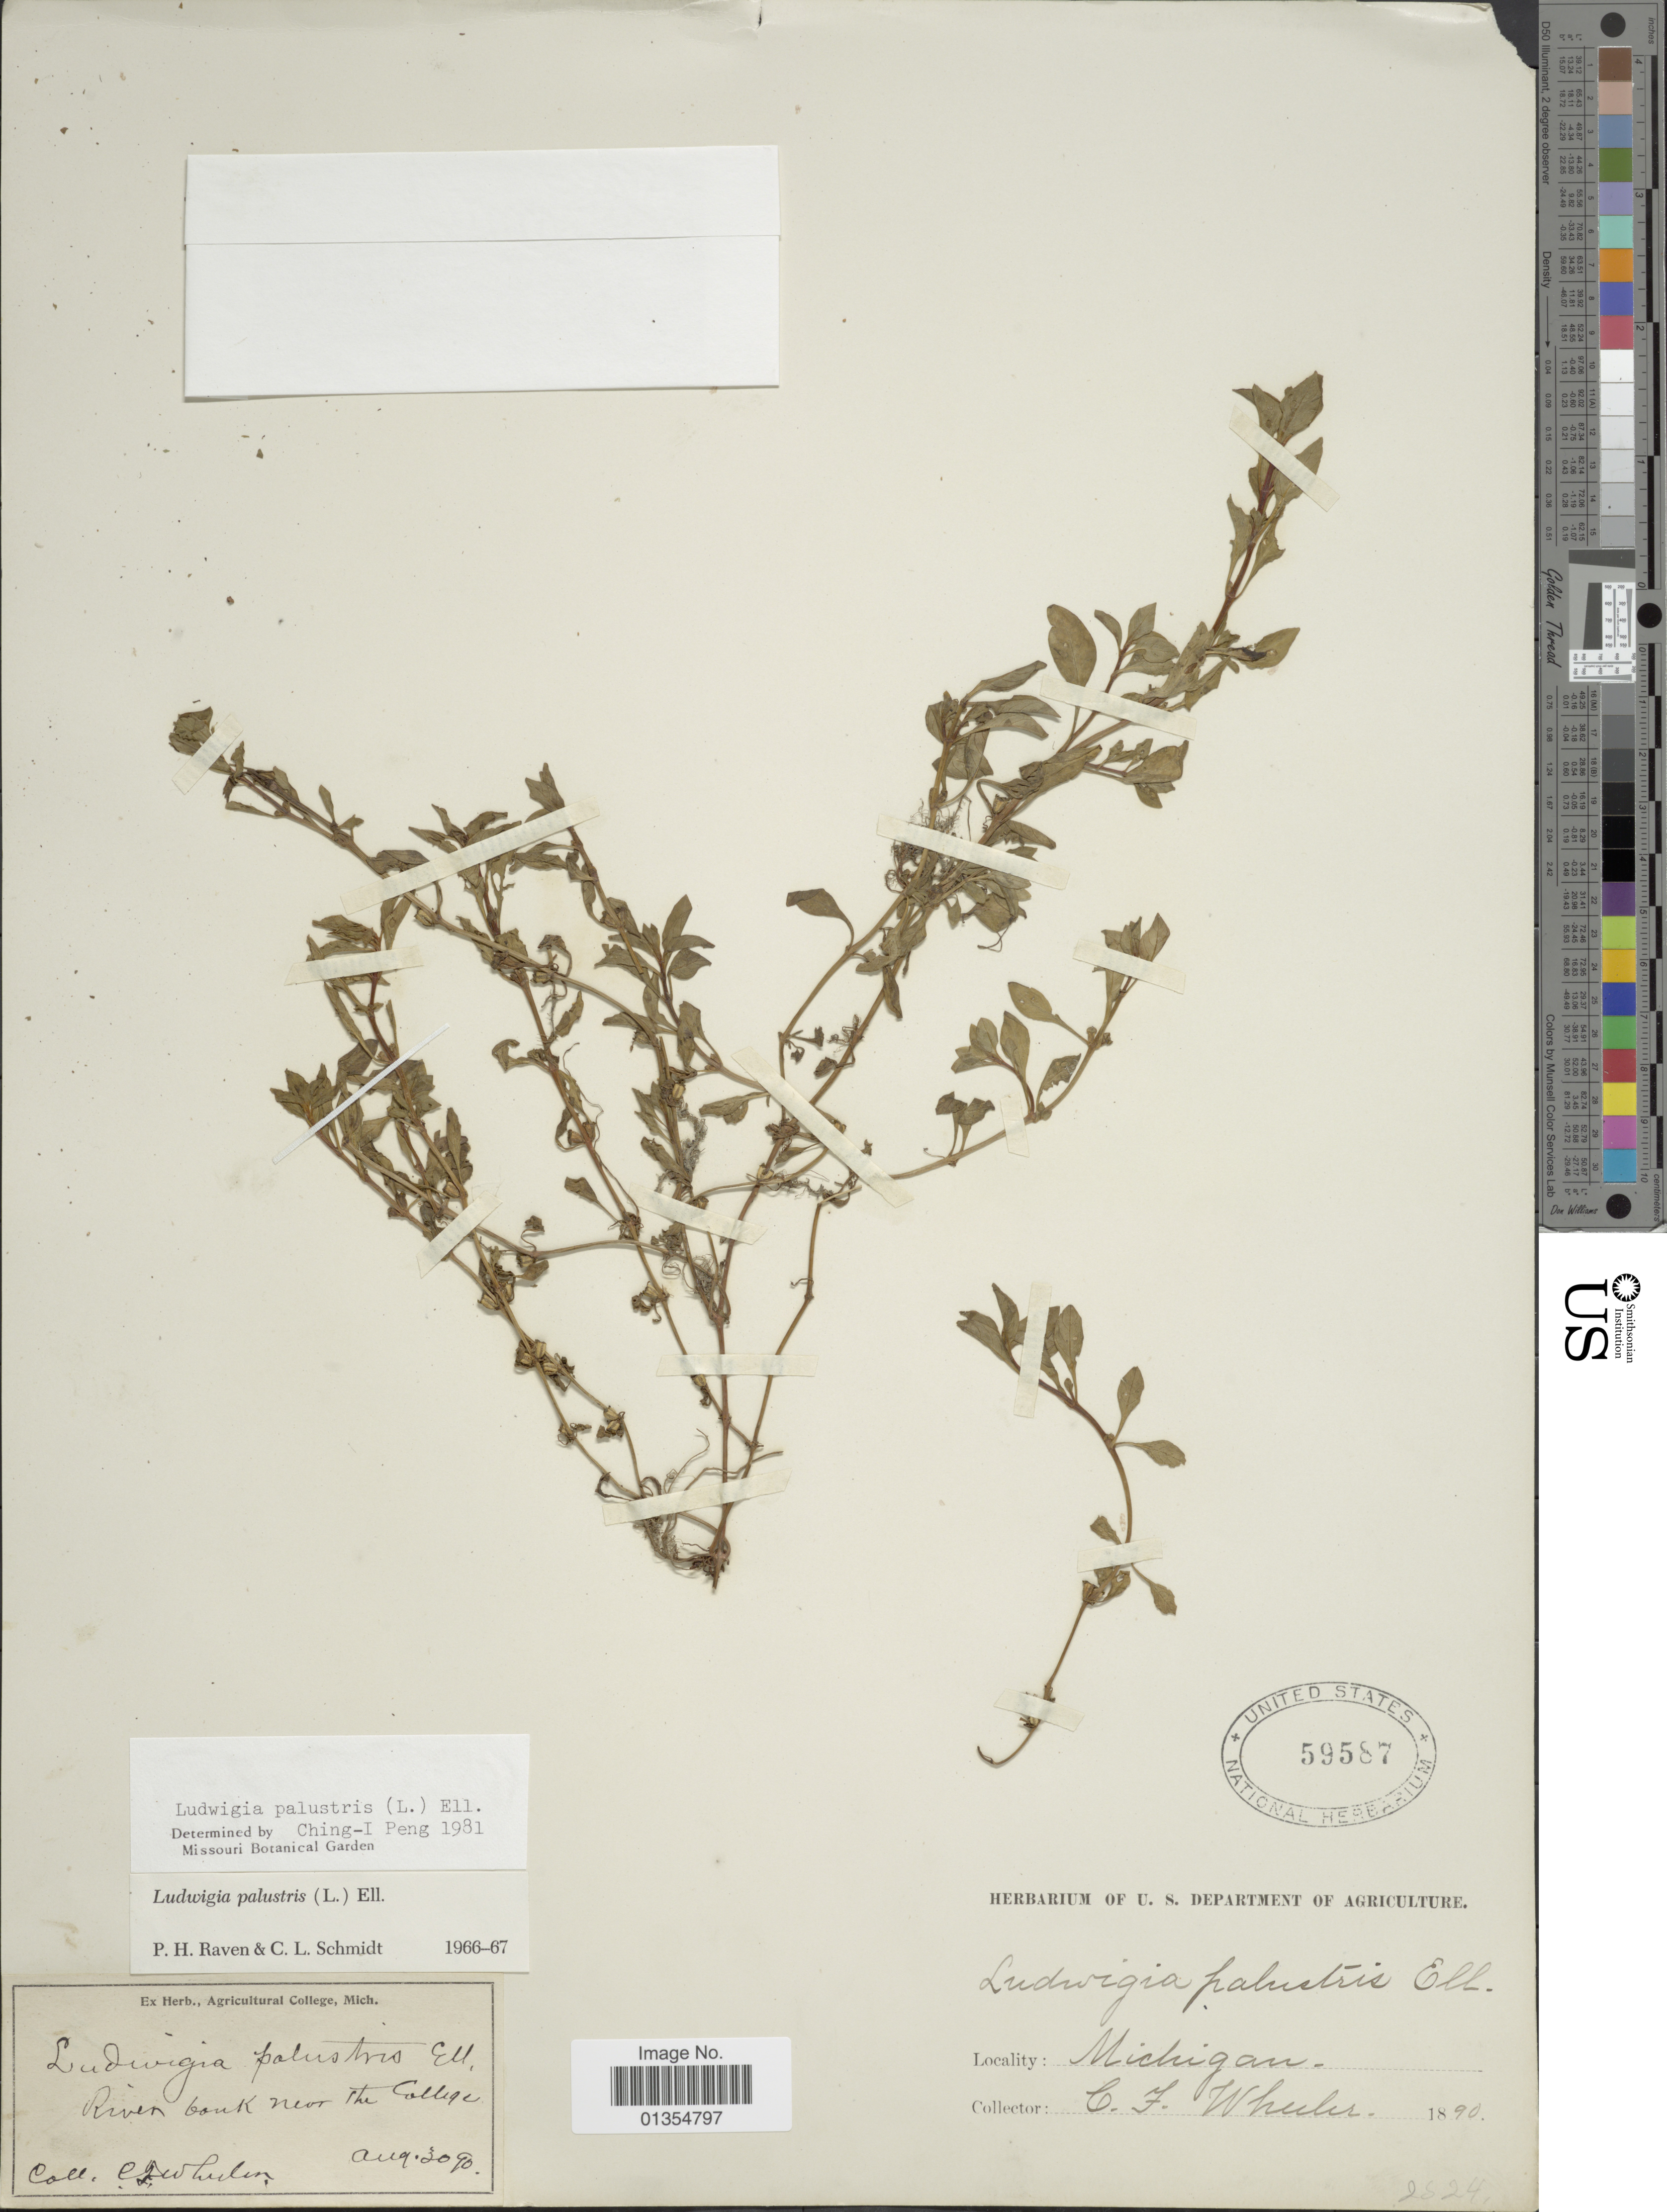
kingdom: Plantae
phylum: Tracheophyta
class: Magnoliopsida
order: Myrtales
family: Onagraceae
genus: Ludwigia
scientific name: Ludwigia palustris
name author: (L.) Elliott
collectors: C. Wheeler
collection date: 1890-08-30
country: United States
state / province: Michigan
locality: River bank near the College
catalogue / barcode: US 59587